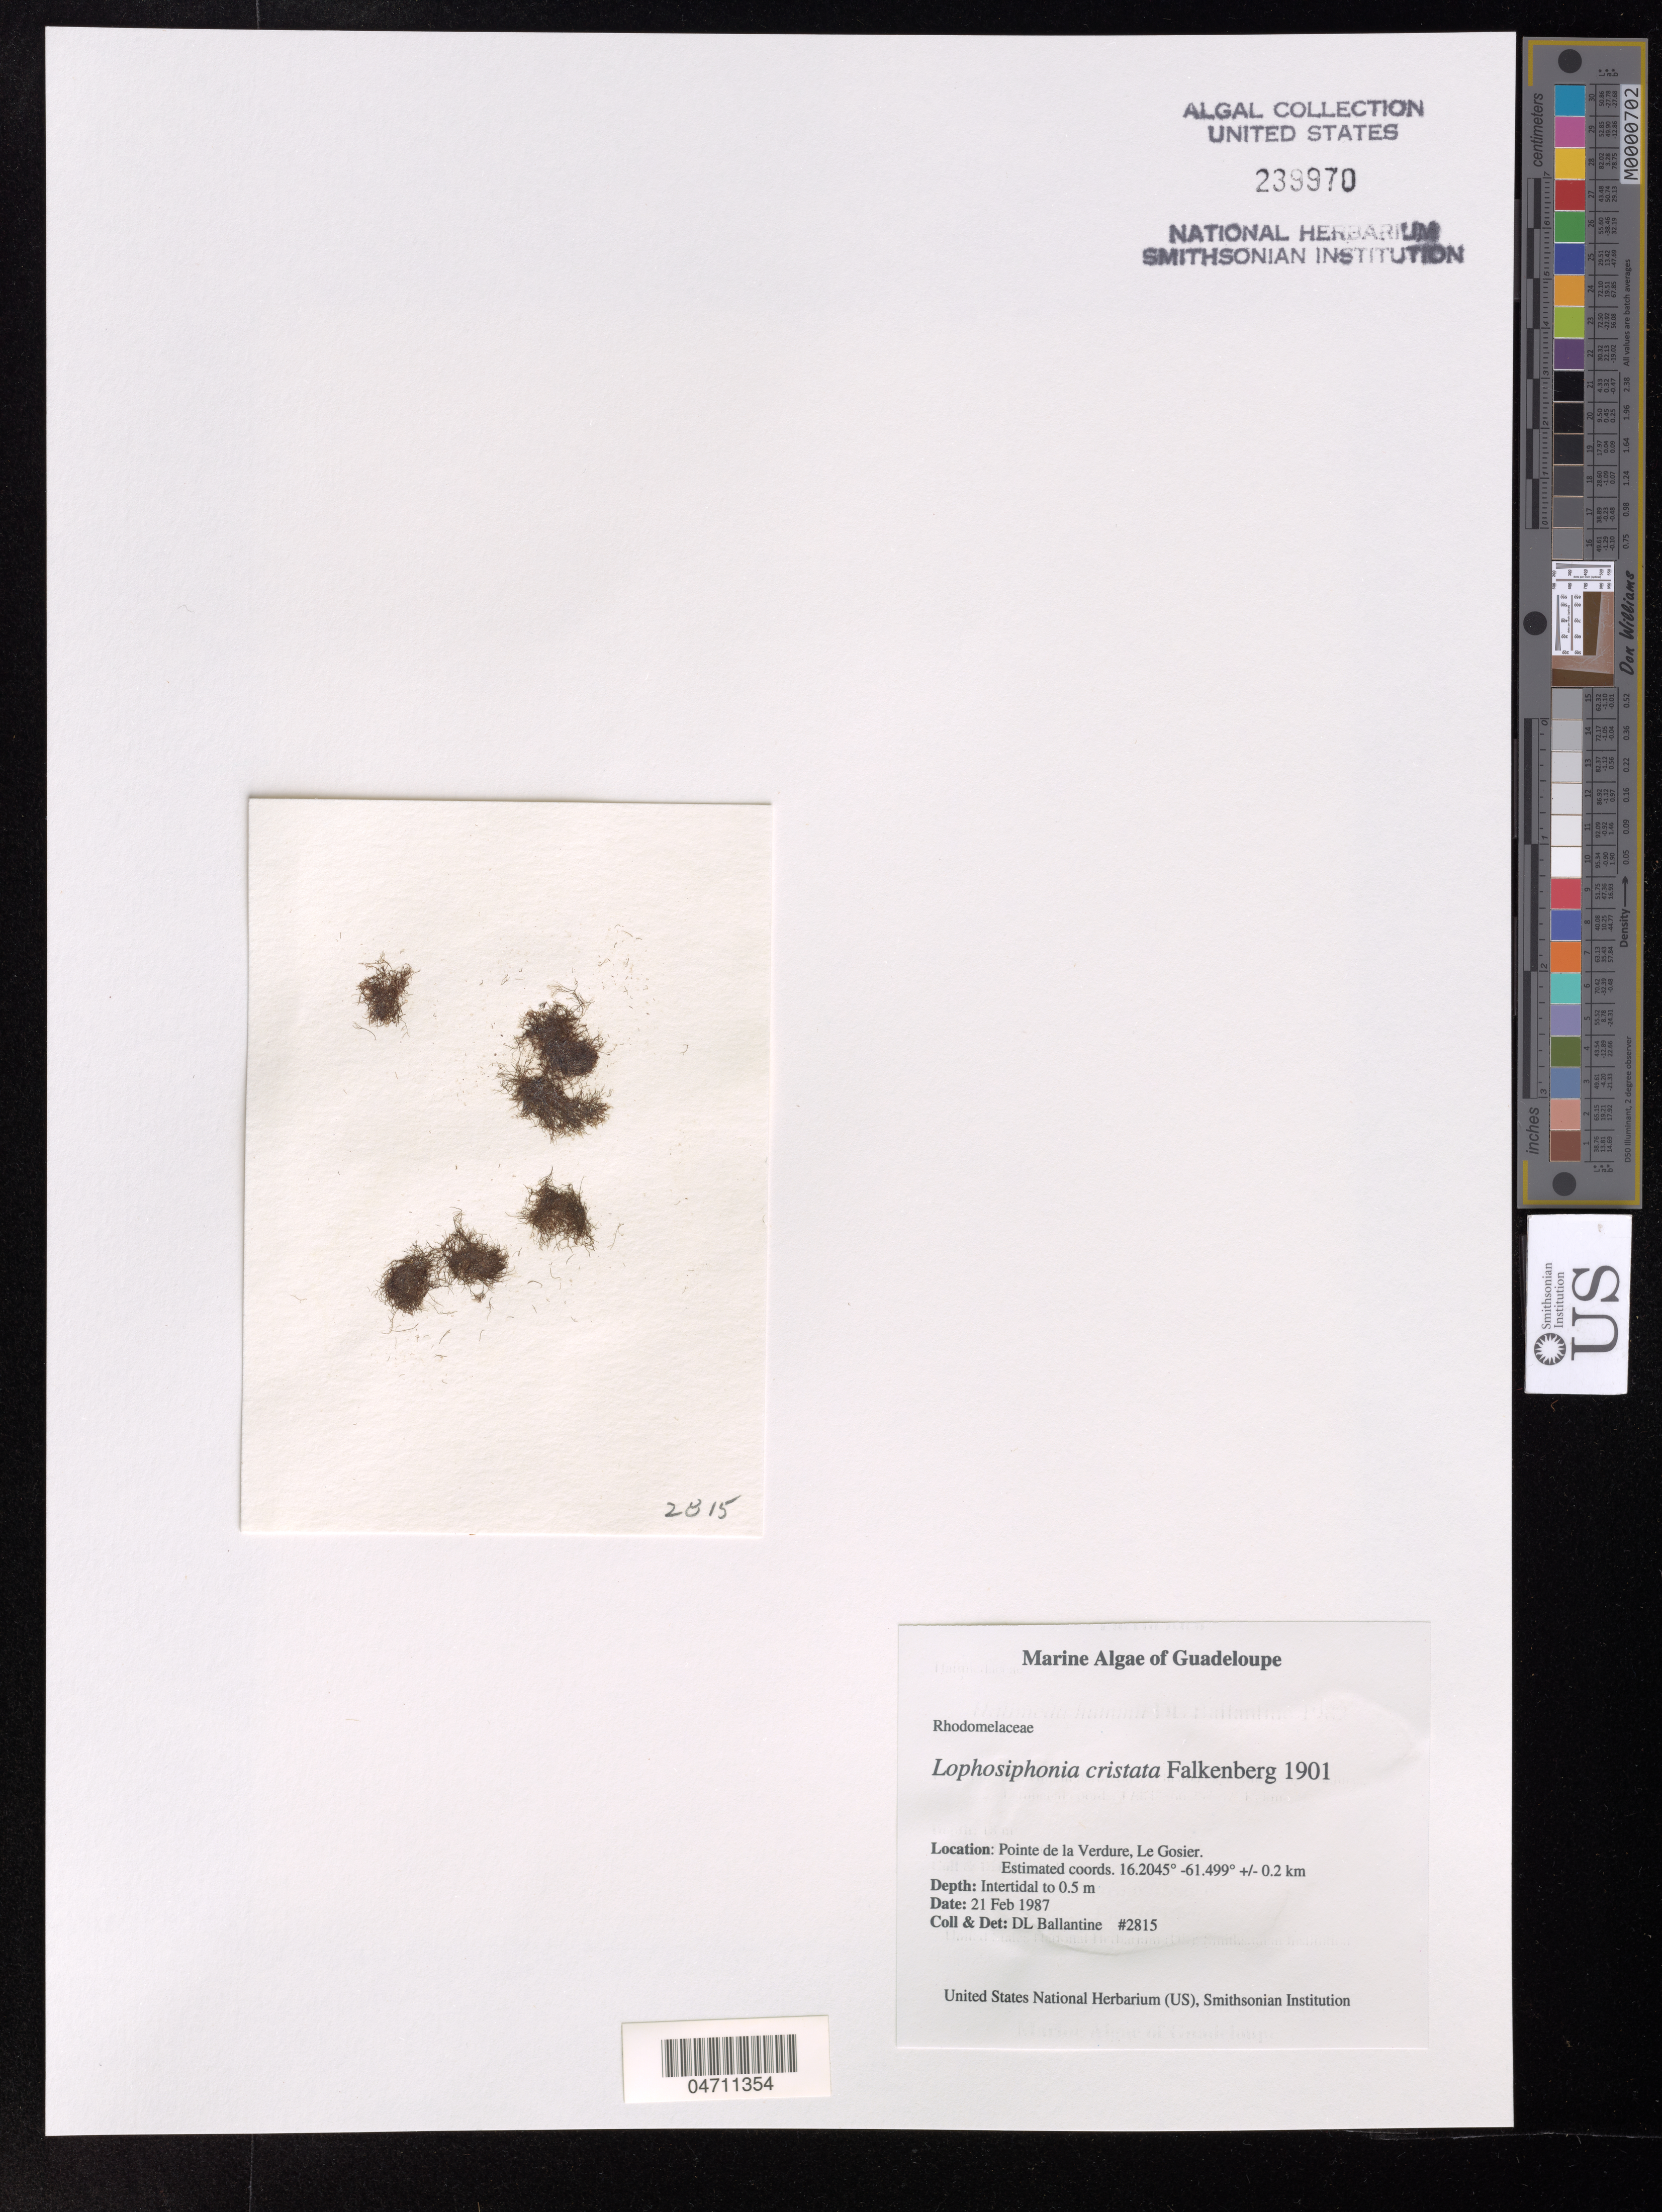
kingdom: Plantae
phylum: Rhodophyta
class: Florideophyceae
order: Ceramiales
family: Rhodomelaceae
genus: Lophosiphonia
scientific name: Lophosiphonia cristata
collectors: D.L. Ballantine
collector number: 2815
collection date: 1987-02-21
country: Guadeloupe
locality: Pointe de la Verdure, Le Gosier.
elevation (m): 0.5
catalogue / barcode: US 239970